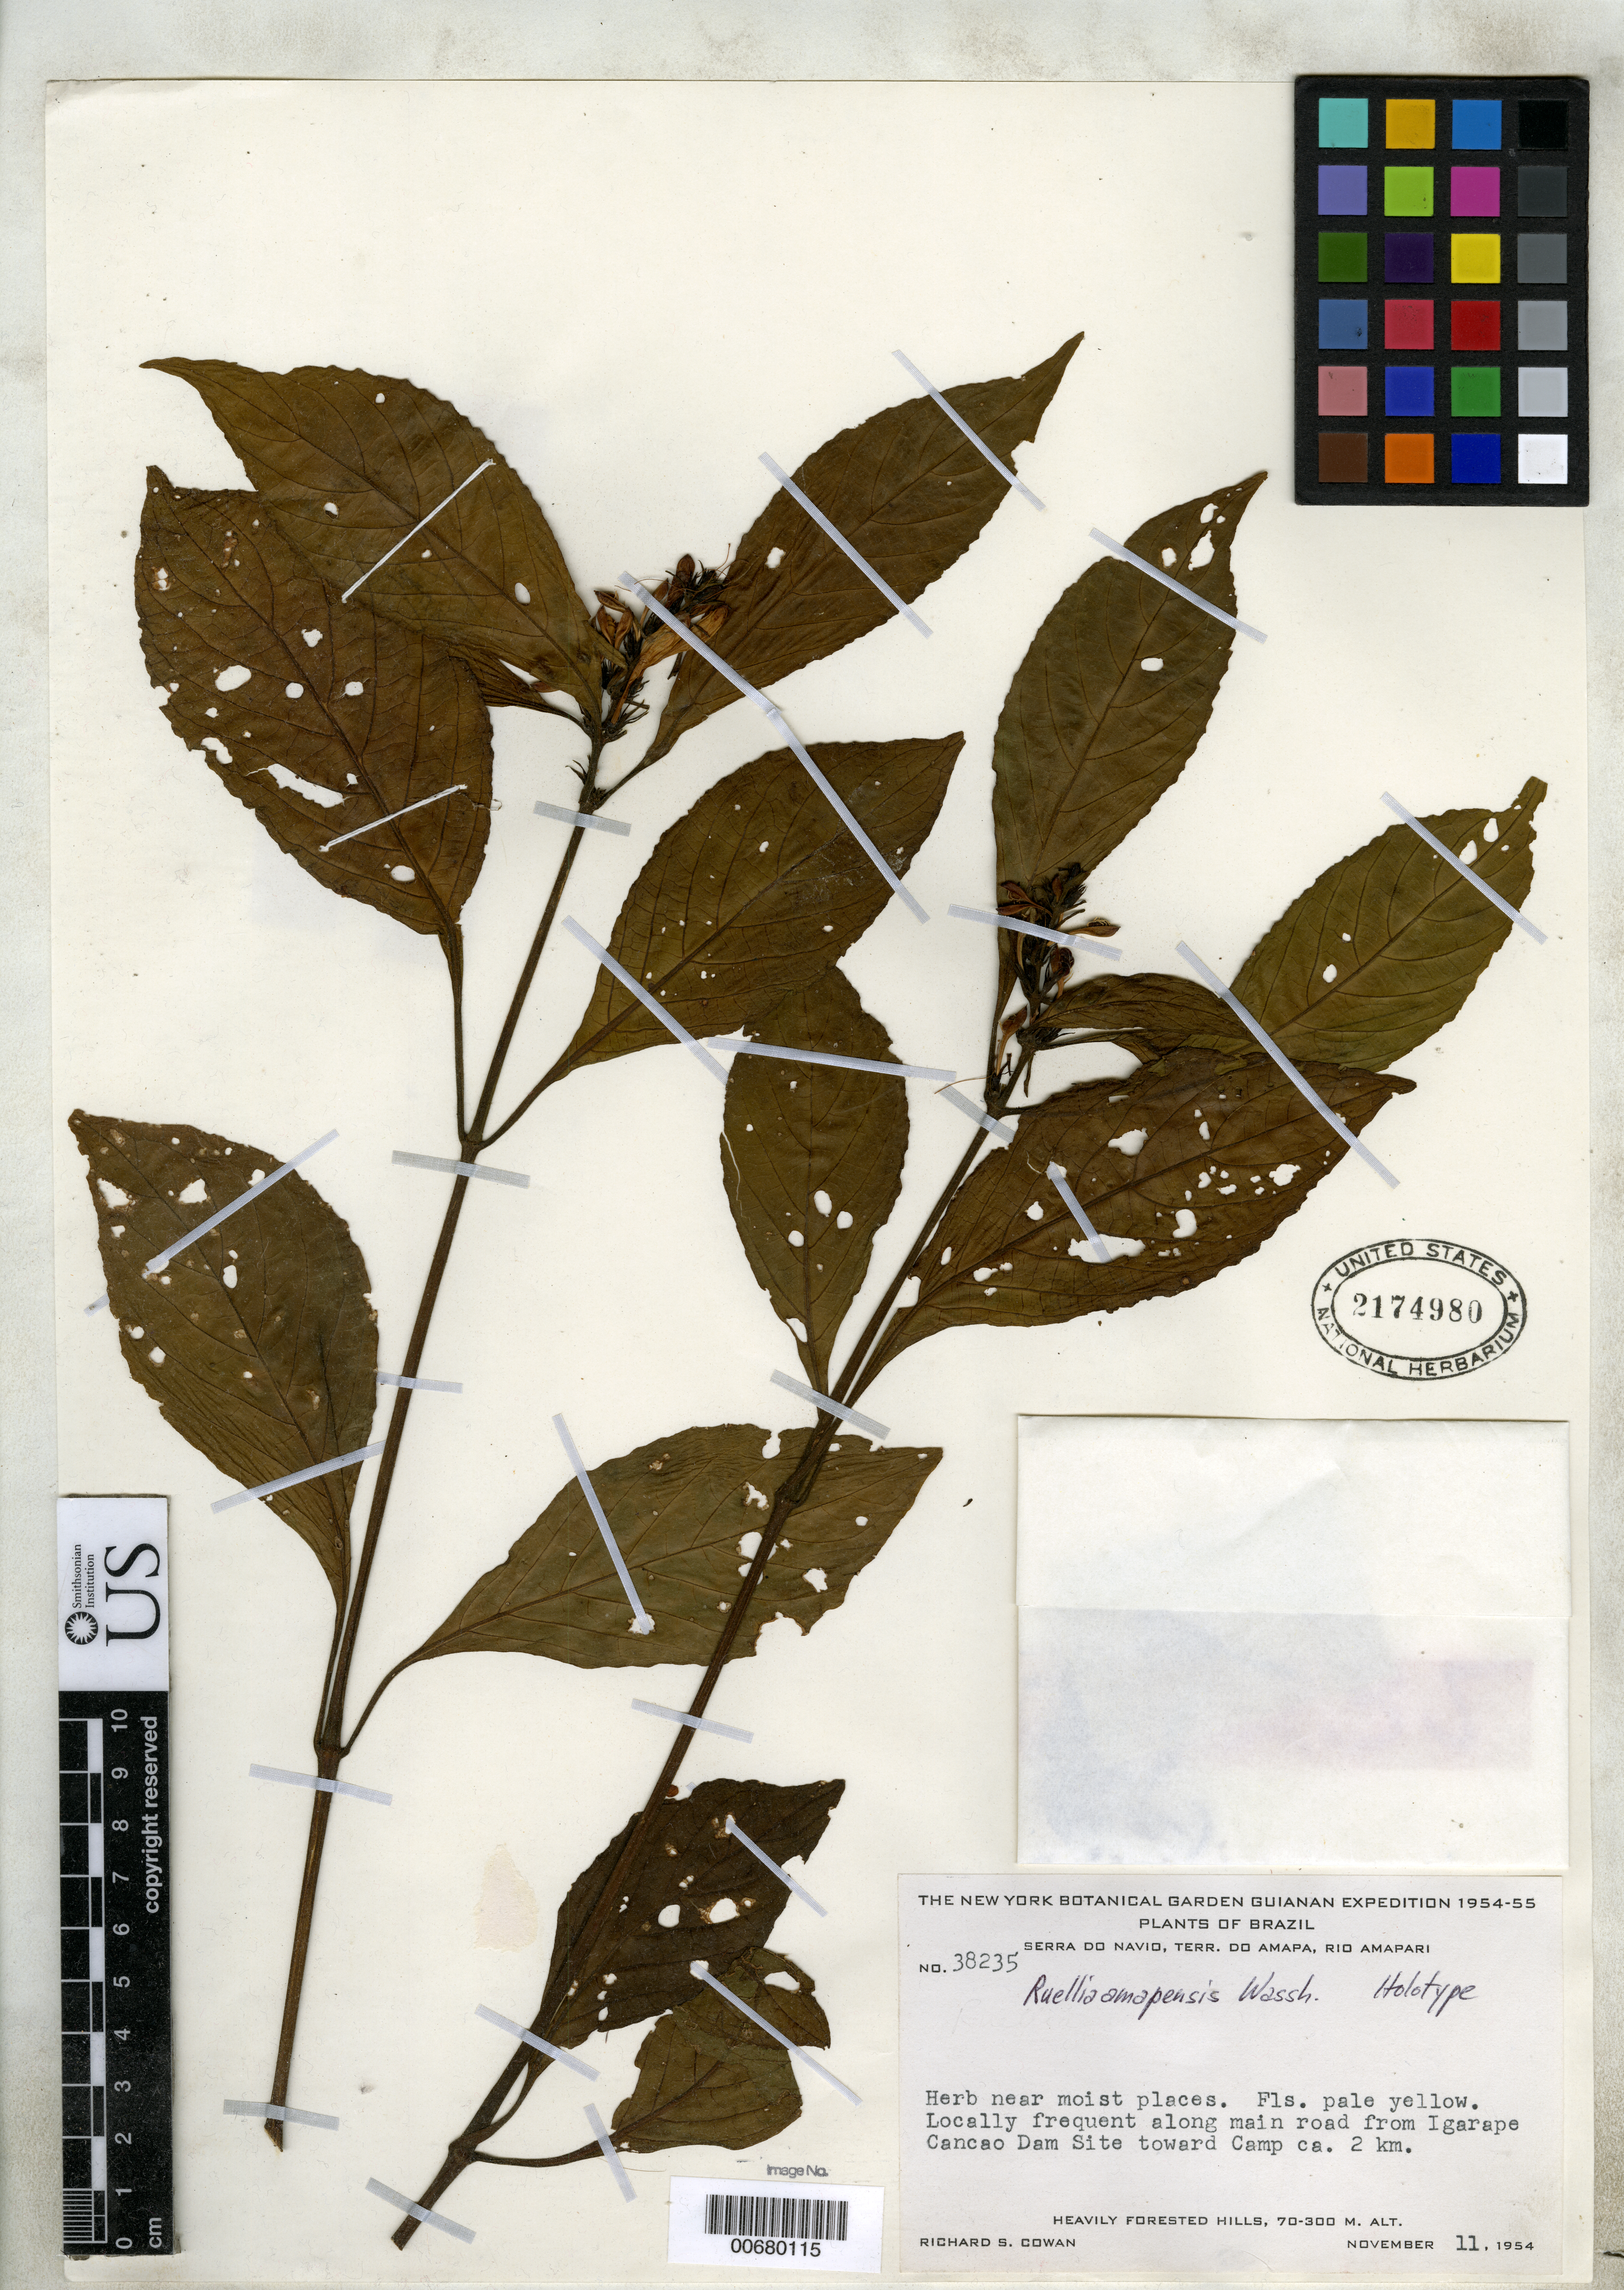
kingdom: Plantae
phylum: Tracheophyta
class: Magnoliopsida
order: Lamiales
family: Acanthaceae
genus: Ruellia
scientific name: Ruellia amapensis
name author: Wassh.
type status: Holotype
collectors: R. S. Cowan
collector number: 38235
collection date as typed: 11 Nov 1954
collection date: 1954-11-11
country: Brazil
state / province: Amapá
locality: Serra do Navio, Terr. do Amapa, Rio Amapari. Locally frequent along main road from Igarape Cancao Dam site toward Camp ca. 2 km.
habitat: Herb near moist places. Heavily forested hills.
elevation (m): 70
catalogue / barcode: US 2174980